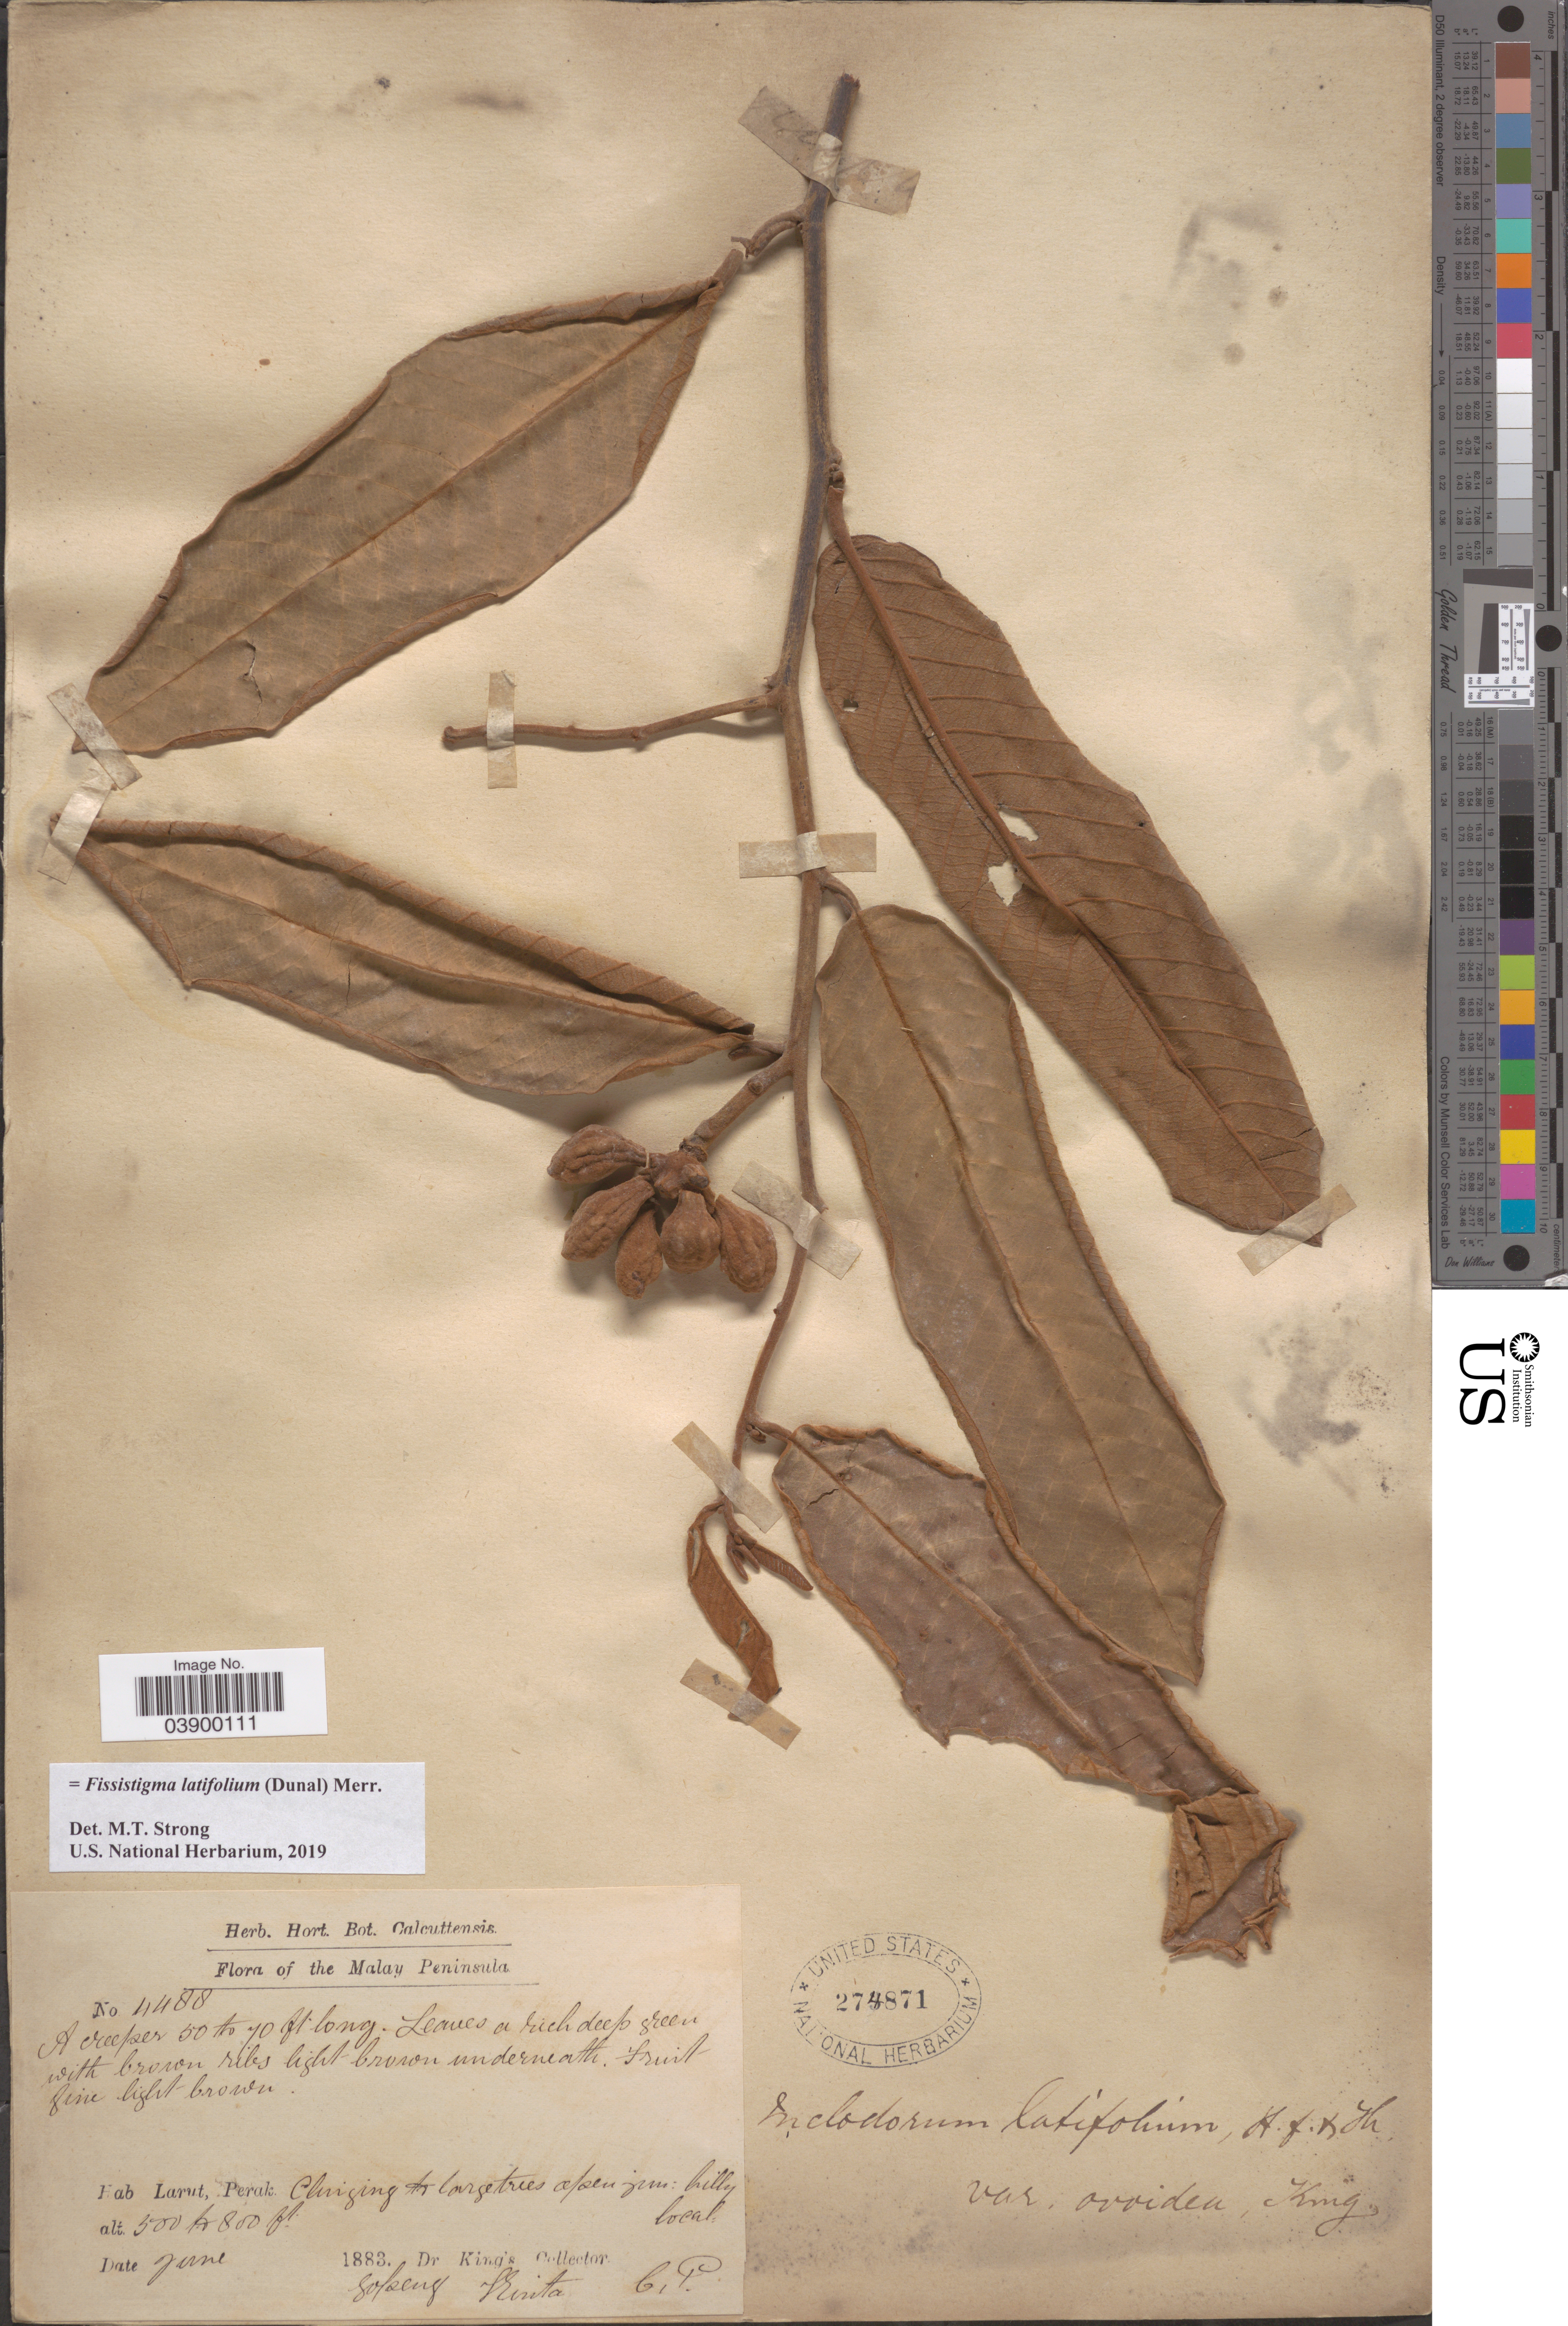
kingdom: Plantae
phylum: Tracheophyta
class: Magnoliopsida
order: Magnoliales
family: Annonaceae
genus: Fissistigma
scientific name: Fissistigma latifolium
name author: (Dunal) Merr.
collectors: Dr. King's collector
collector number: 4488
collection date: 1883-06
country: Malaysia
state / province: Perak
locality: The Malay Peninsula. Larut, Perak. Clining to large trees, open jun. hilly local. Gopeng Srinta.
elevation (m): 152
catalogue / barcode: US 274871